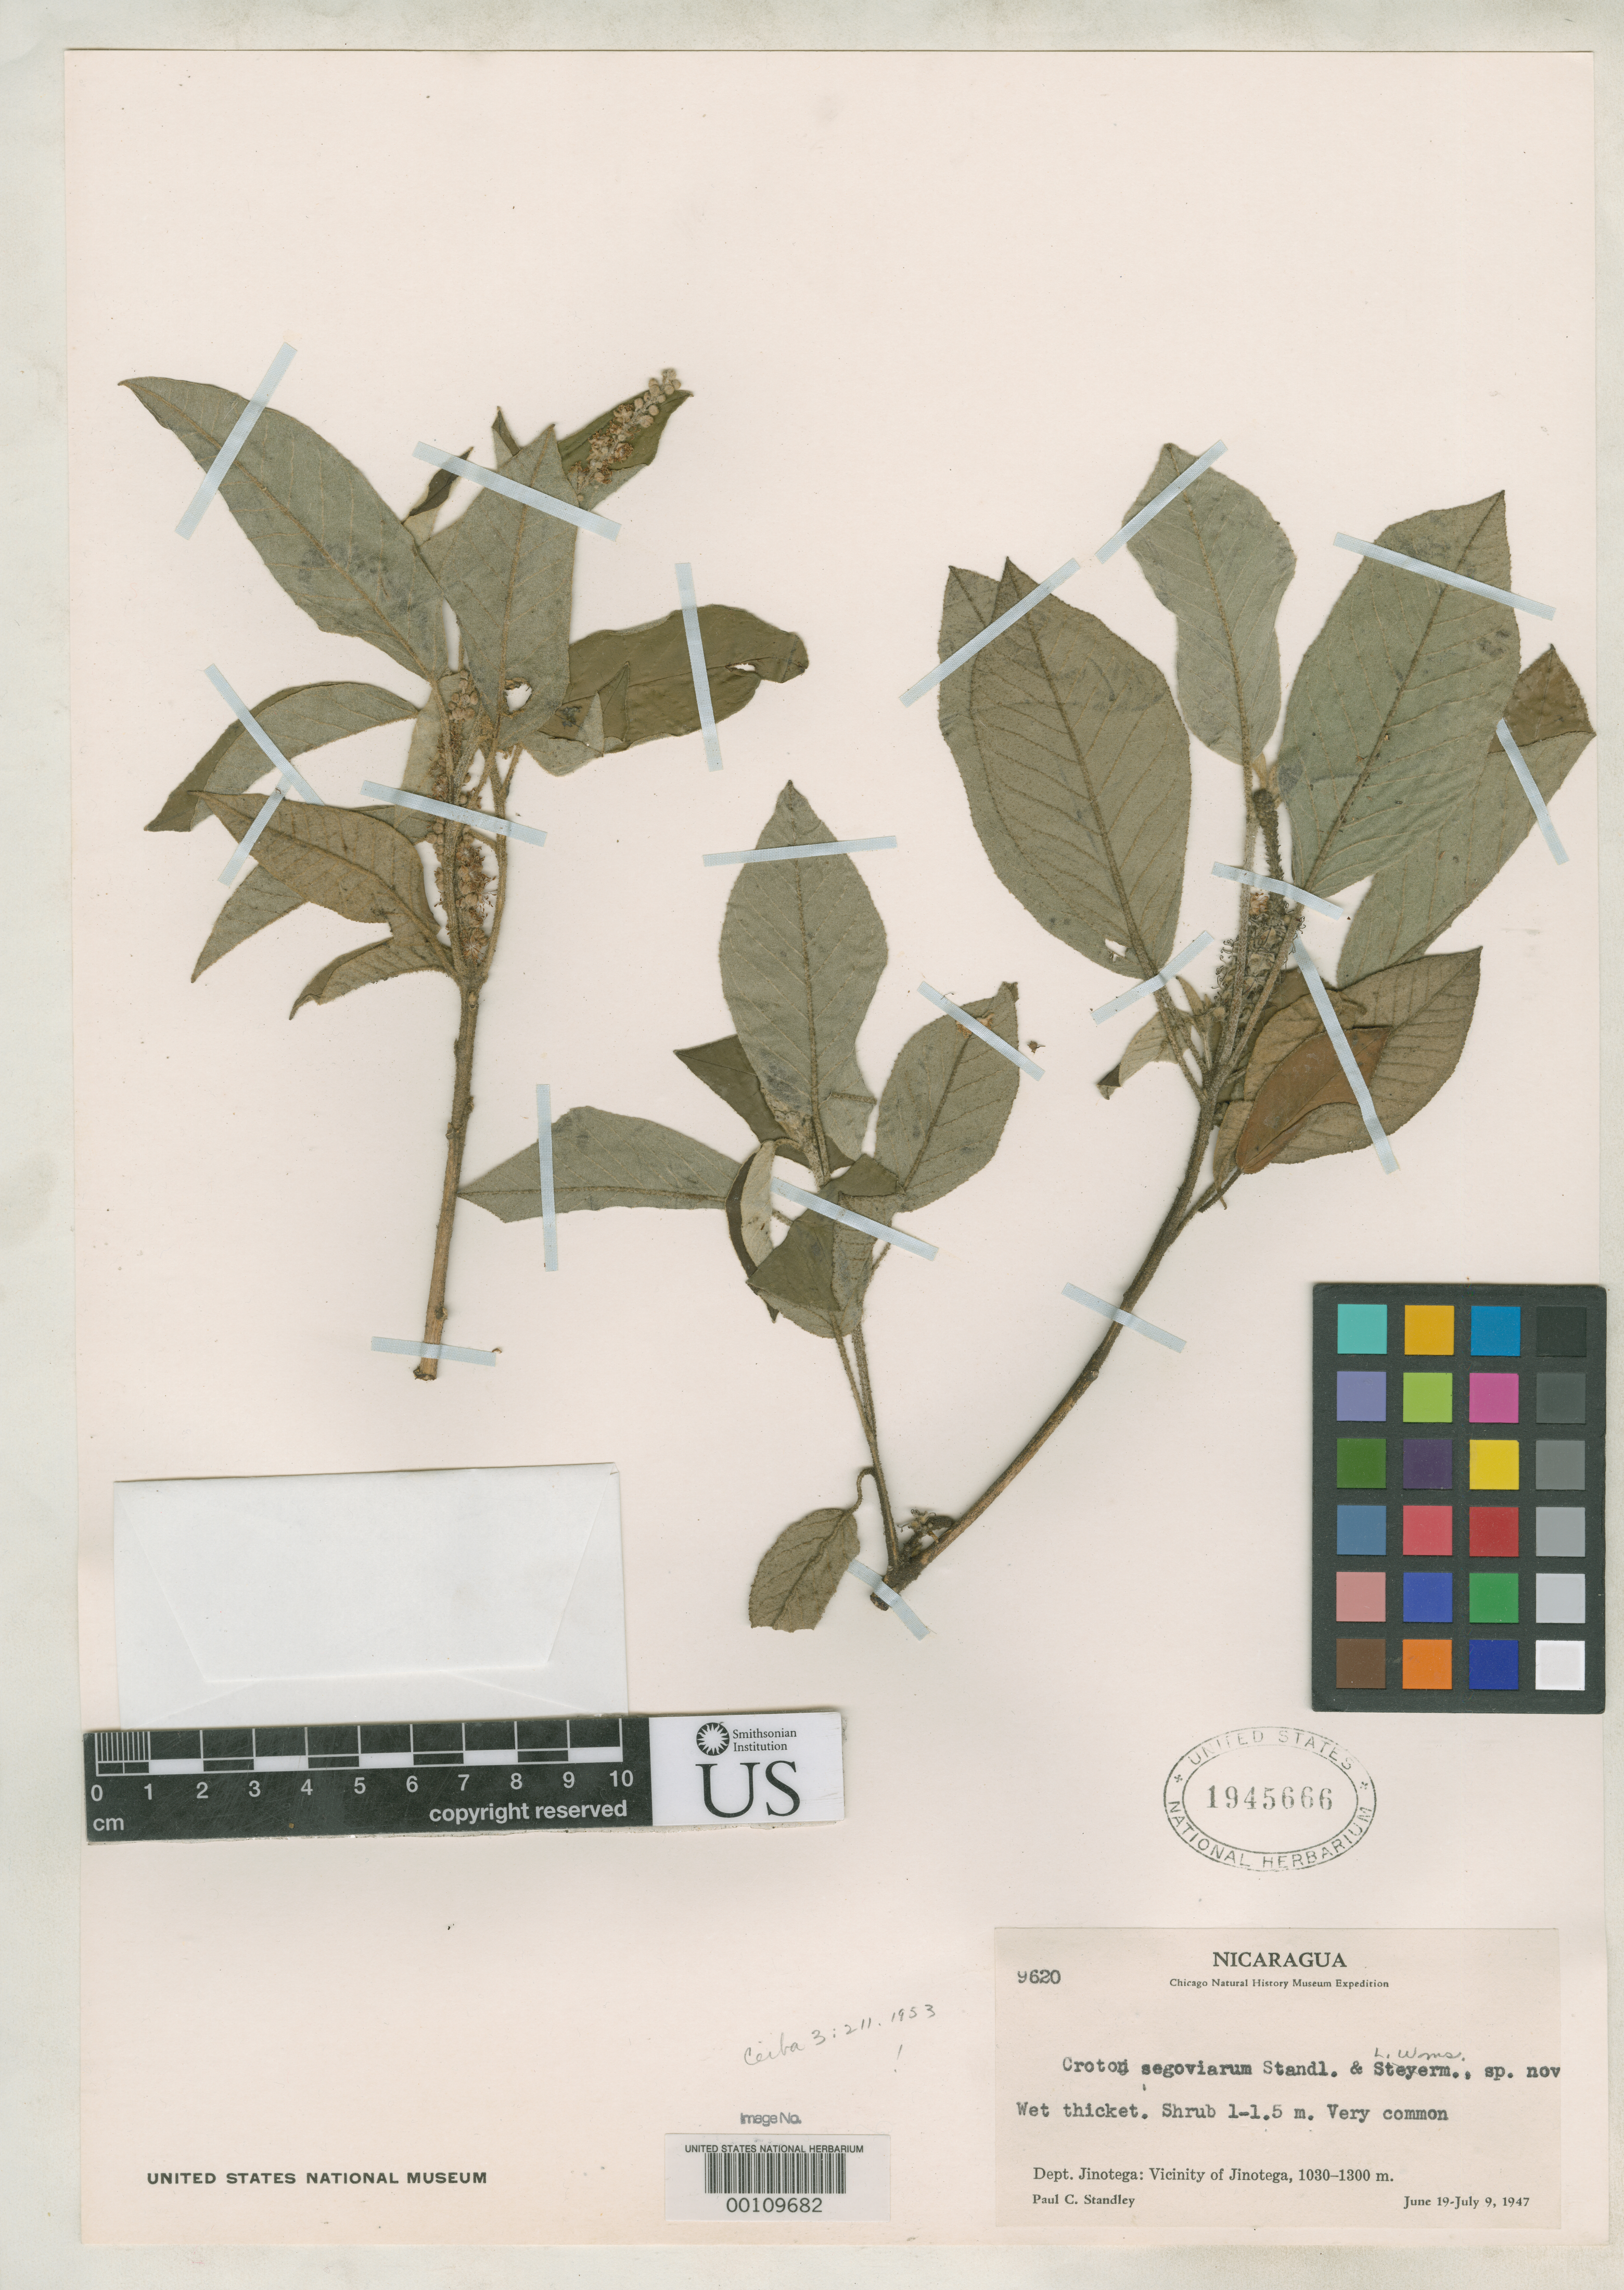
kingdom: Plantae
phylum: Tracheophyta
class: Magnoliopsida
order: Malpighiales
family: Euphorbiaceae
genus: Croton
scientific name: Croton segoviarum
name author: Standl. & L.O. Williams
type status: Isotype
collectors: P. C. Standley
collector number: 9620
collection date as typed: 19 Jun 1947 to 09 Jul 1947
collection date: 1947-06-19/1947-07-09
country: Nicaragua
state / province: Jinotega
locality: Cerca de Jinotega.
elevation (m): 1050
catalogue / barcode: US 1945666